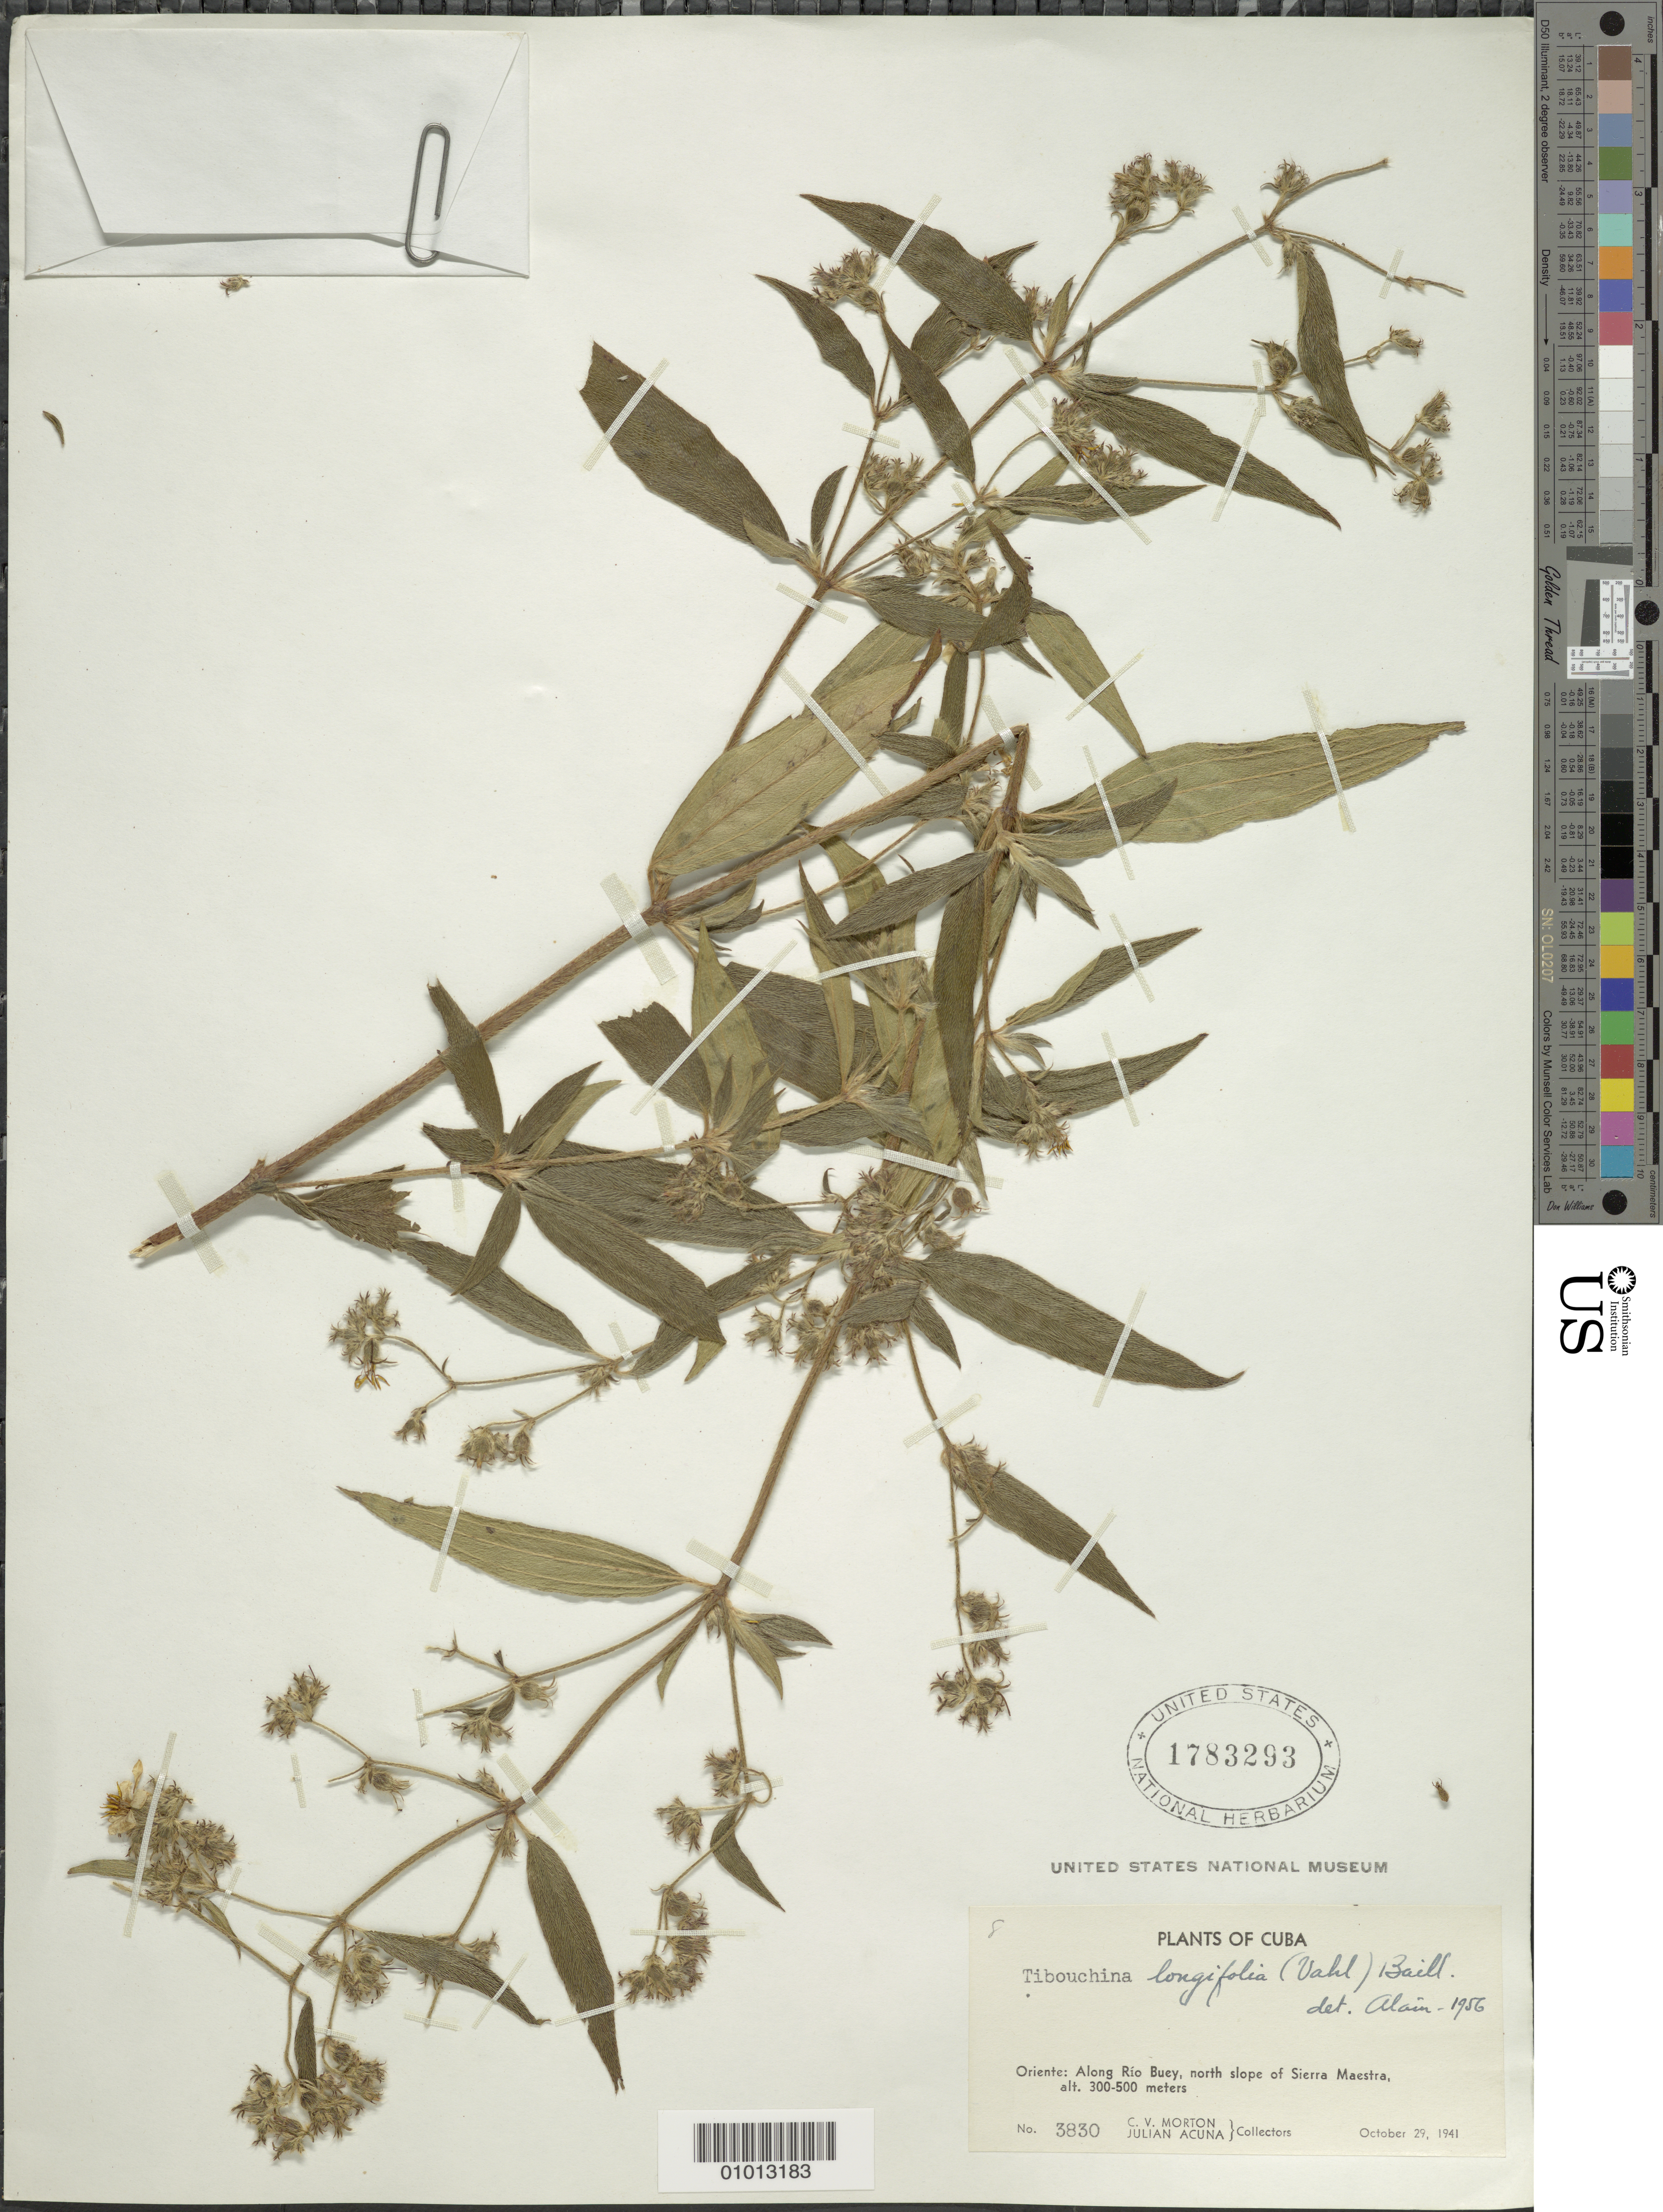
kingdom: Plantae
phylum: Tracheophyta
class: Magnoliopsida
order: Myrtales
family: Melastomataceae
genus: Chaetogastra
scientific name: Chaetogastra longifolia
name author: (Vahl) DC.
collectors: C. V. Morton & J. Acuña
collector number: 3830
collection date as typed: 29 Oct 1941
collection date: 1941-10-29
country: Cuba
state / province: Oriente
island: Cuba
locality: Río Buey, north slope of Sierra Maestra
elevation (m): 300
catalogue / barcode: US 1783293